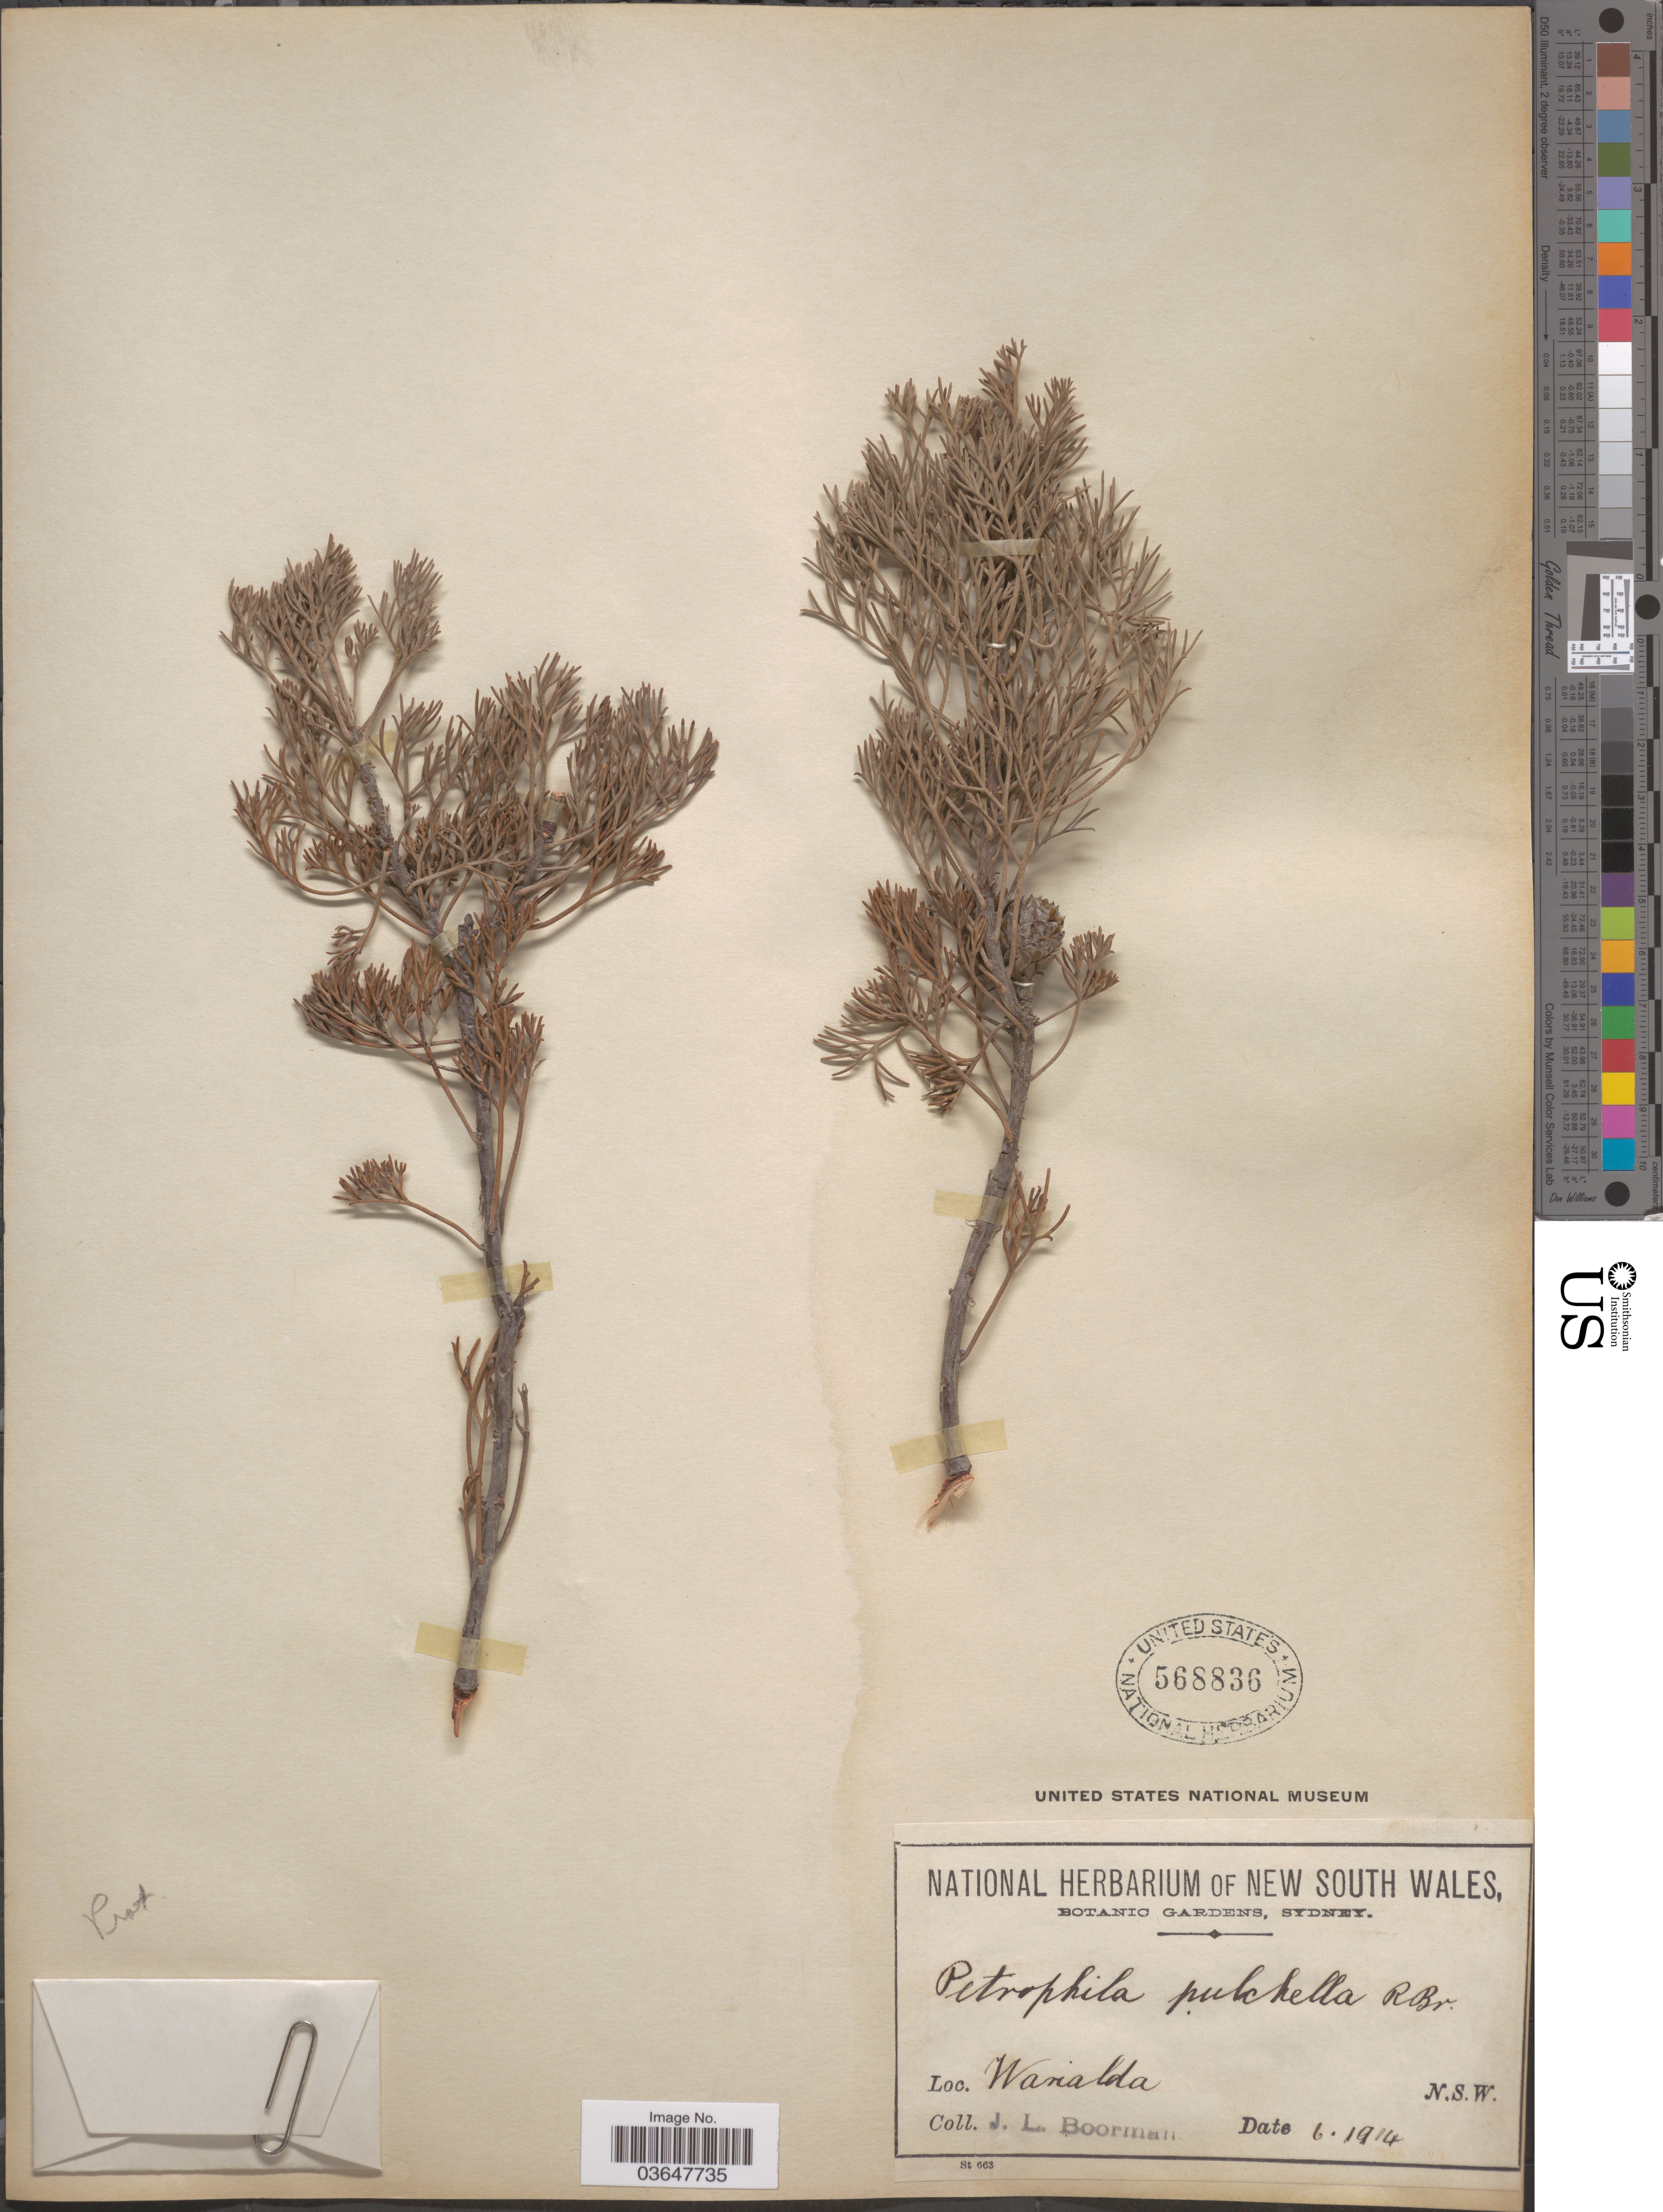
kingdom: Plantae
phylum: Tracheophyta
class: Magnoliopsida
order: Proteales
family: Proteaceae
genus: Petrophile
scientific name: Petrophile pulchella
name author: (Schrad. & J.C. Wendl.)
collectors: J. Boorman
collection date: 1914-06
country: Australia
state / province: New South Wales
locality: Warialda.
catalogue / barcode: US 568836